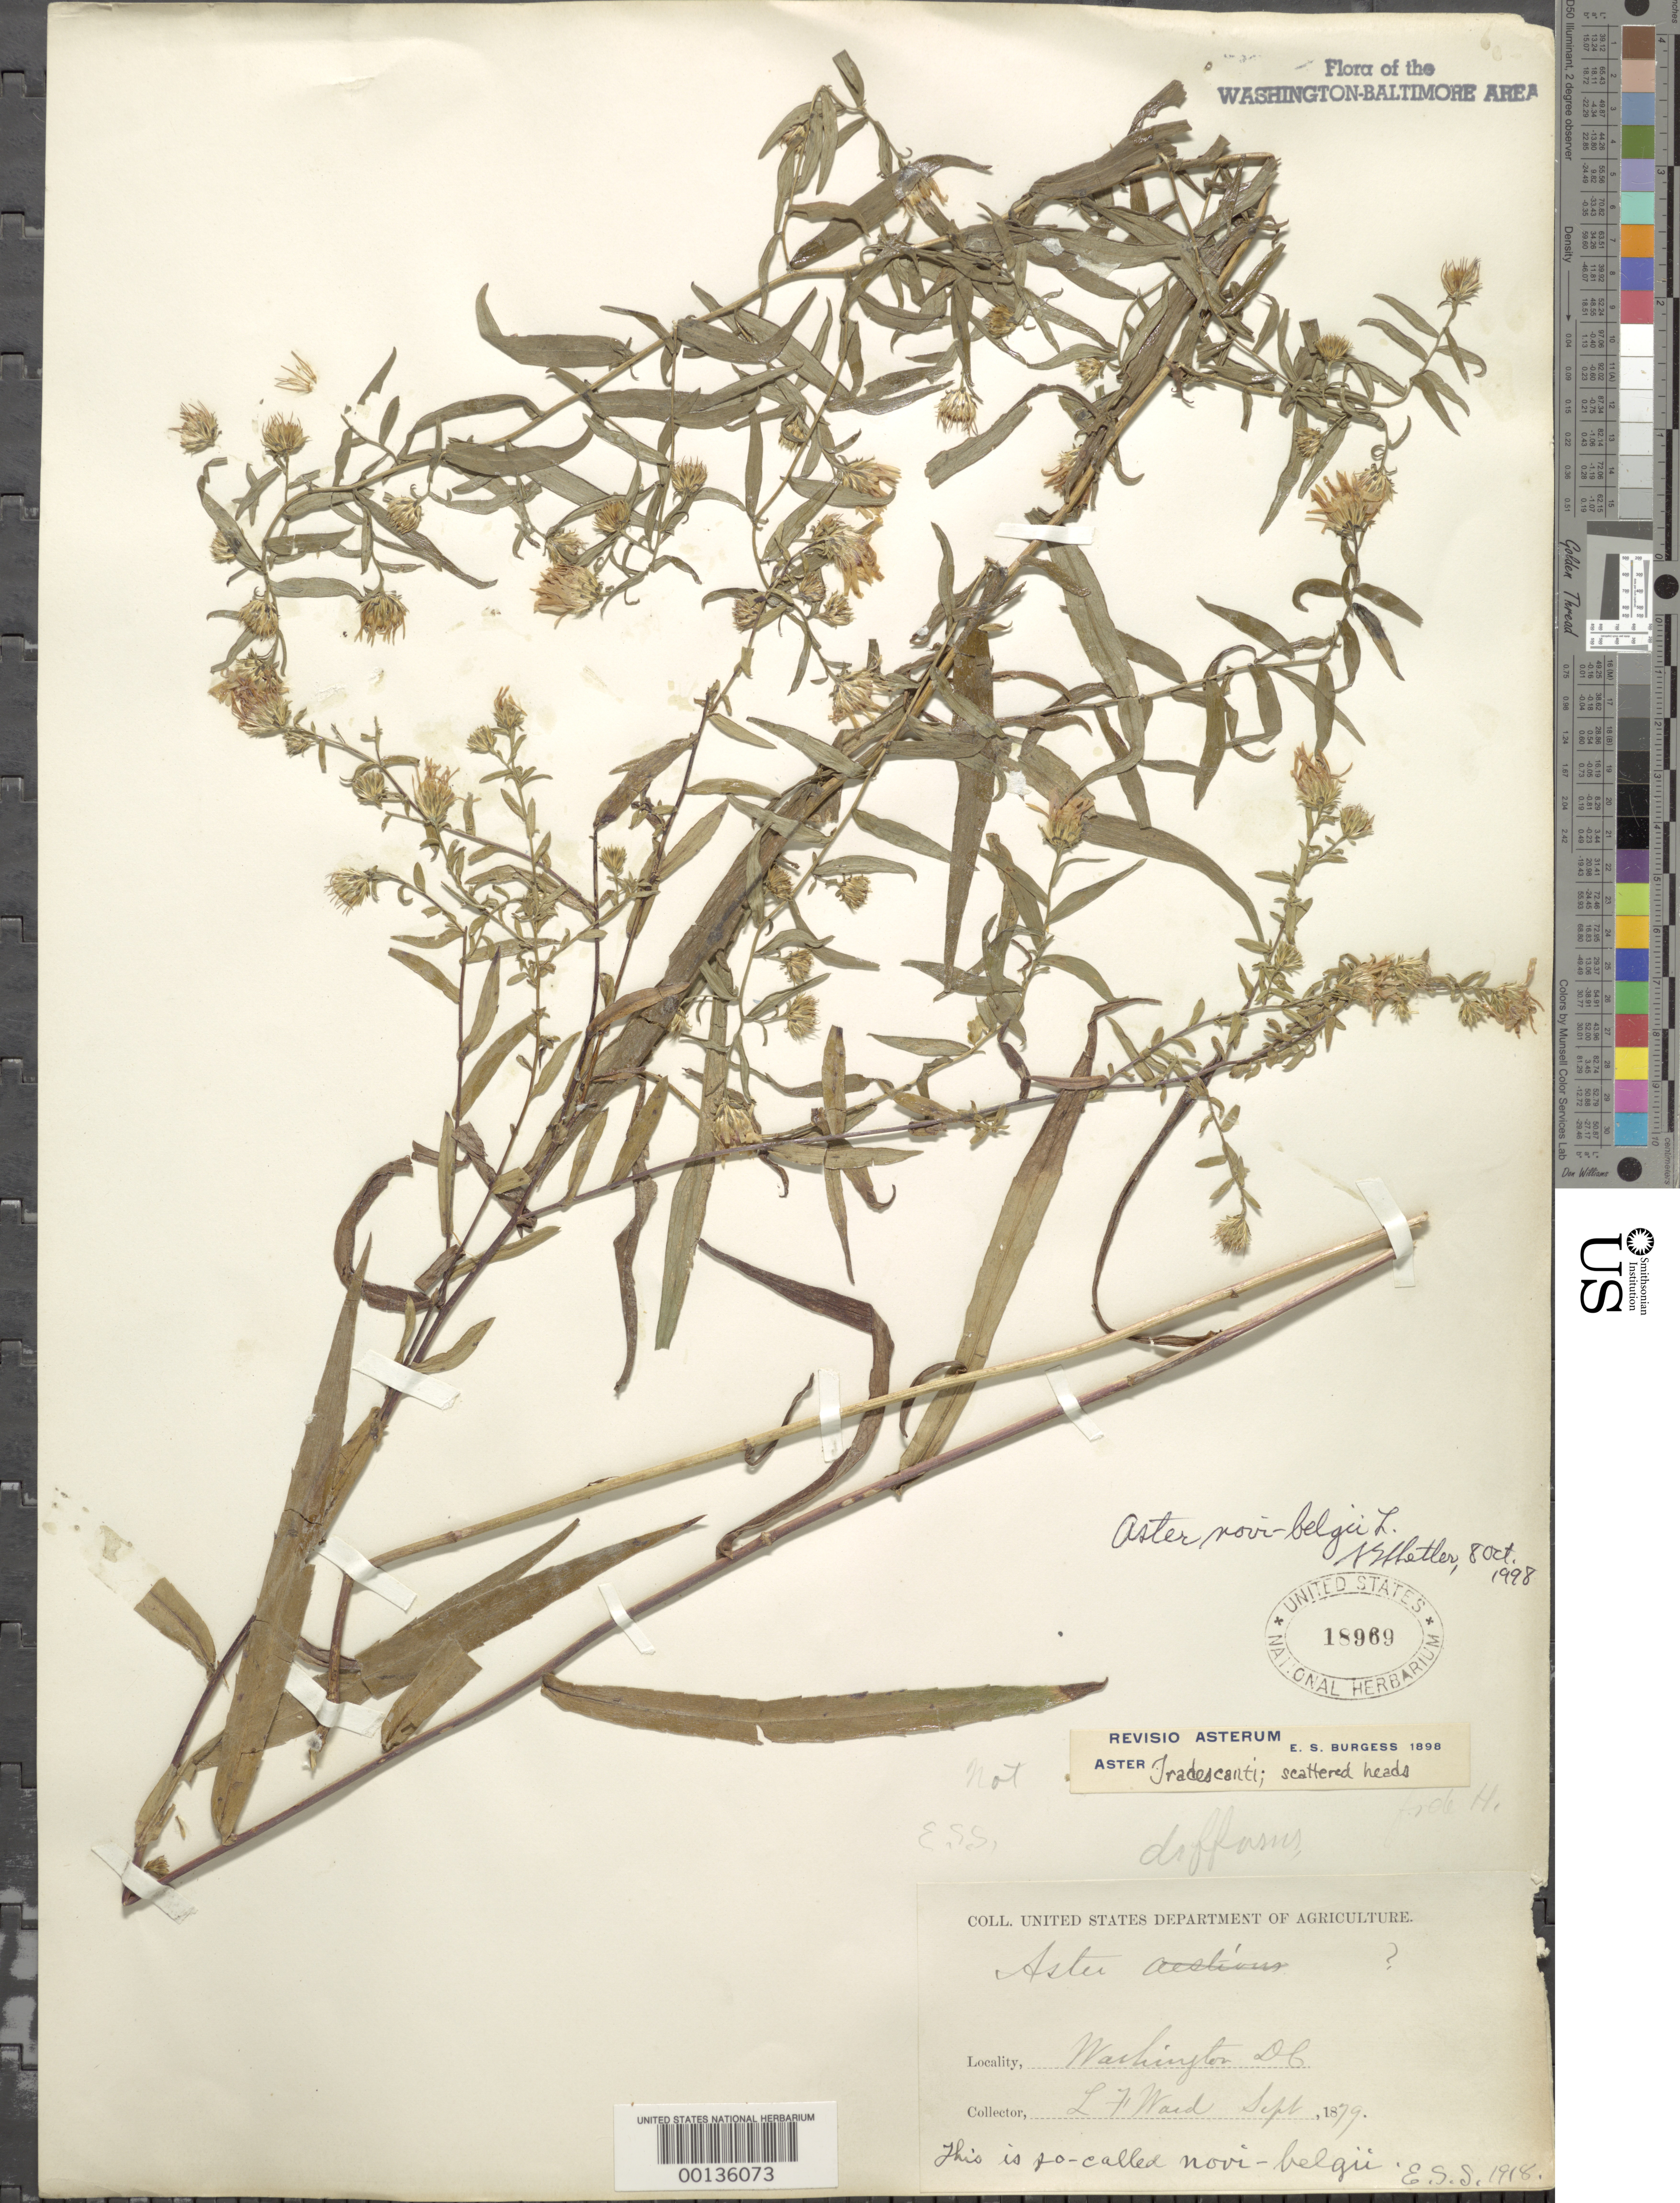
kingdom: Plantae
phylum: Tracheophyta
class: Magnoliopsida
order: Asterales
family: Asteraceae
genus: Symphyotrichum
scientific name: Symphyotrichum novi-belgii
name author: (L.) G.L. Nesom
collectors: L. F. Ward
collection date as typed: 1879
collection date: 1879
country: United States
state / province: Maryland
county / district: Prince George's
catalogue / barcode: US 18969